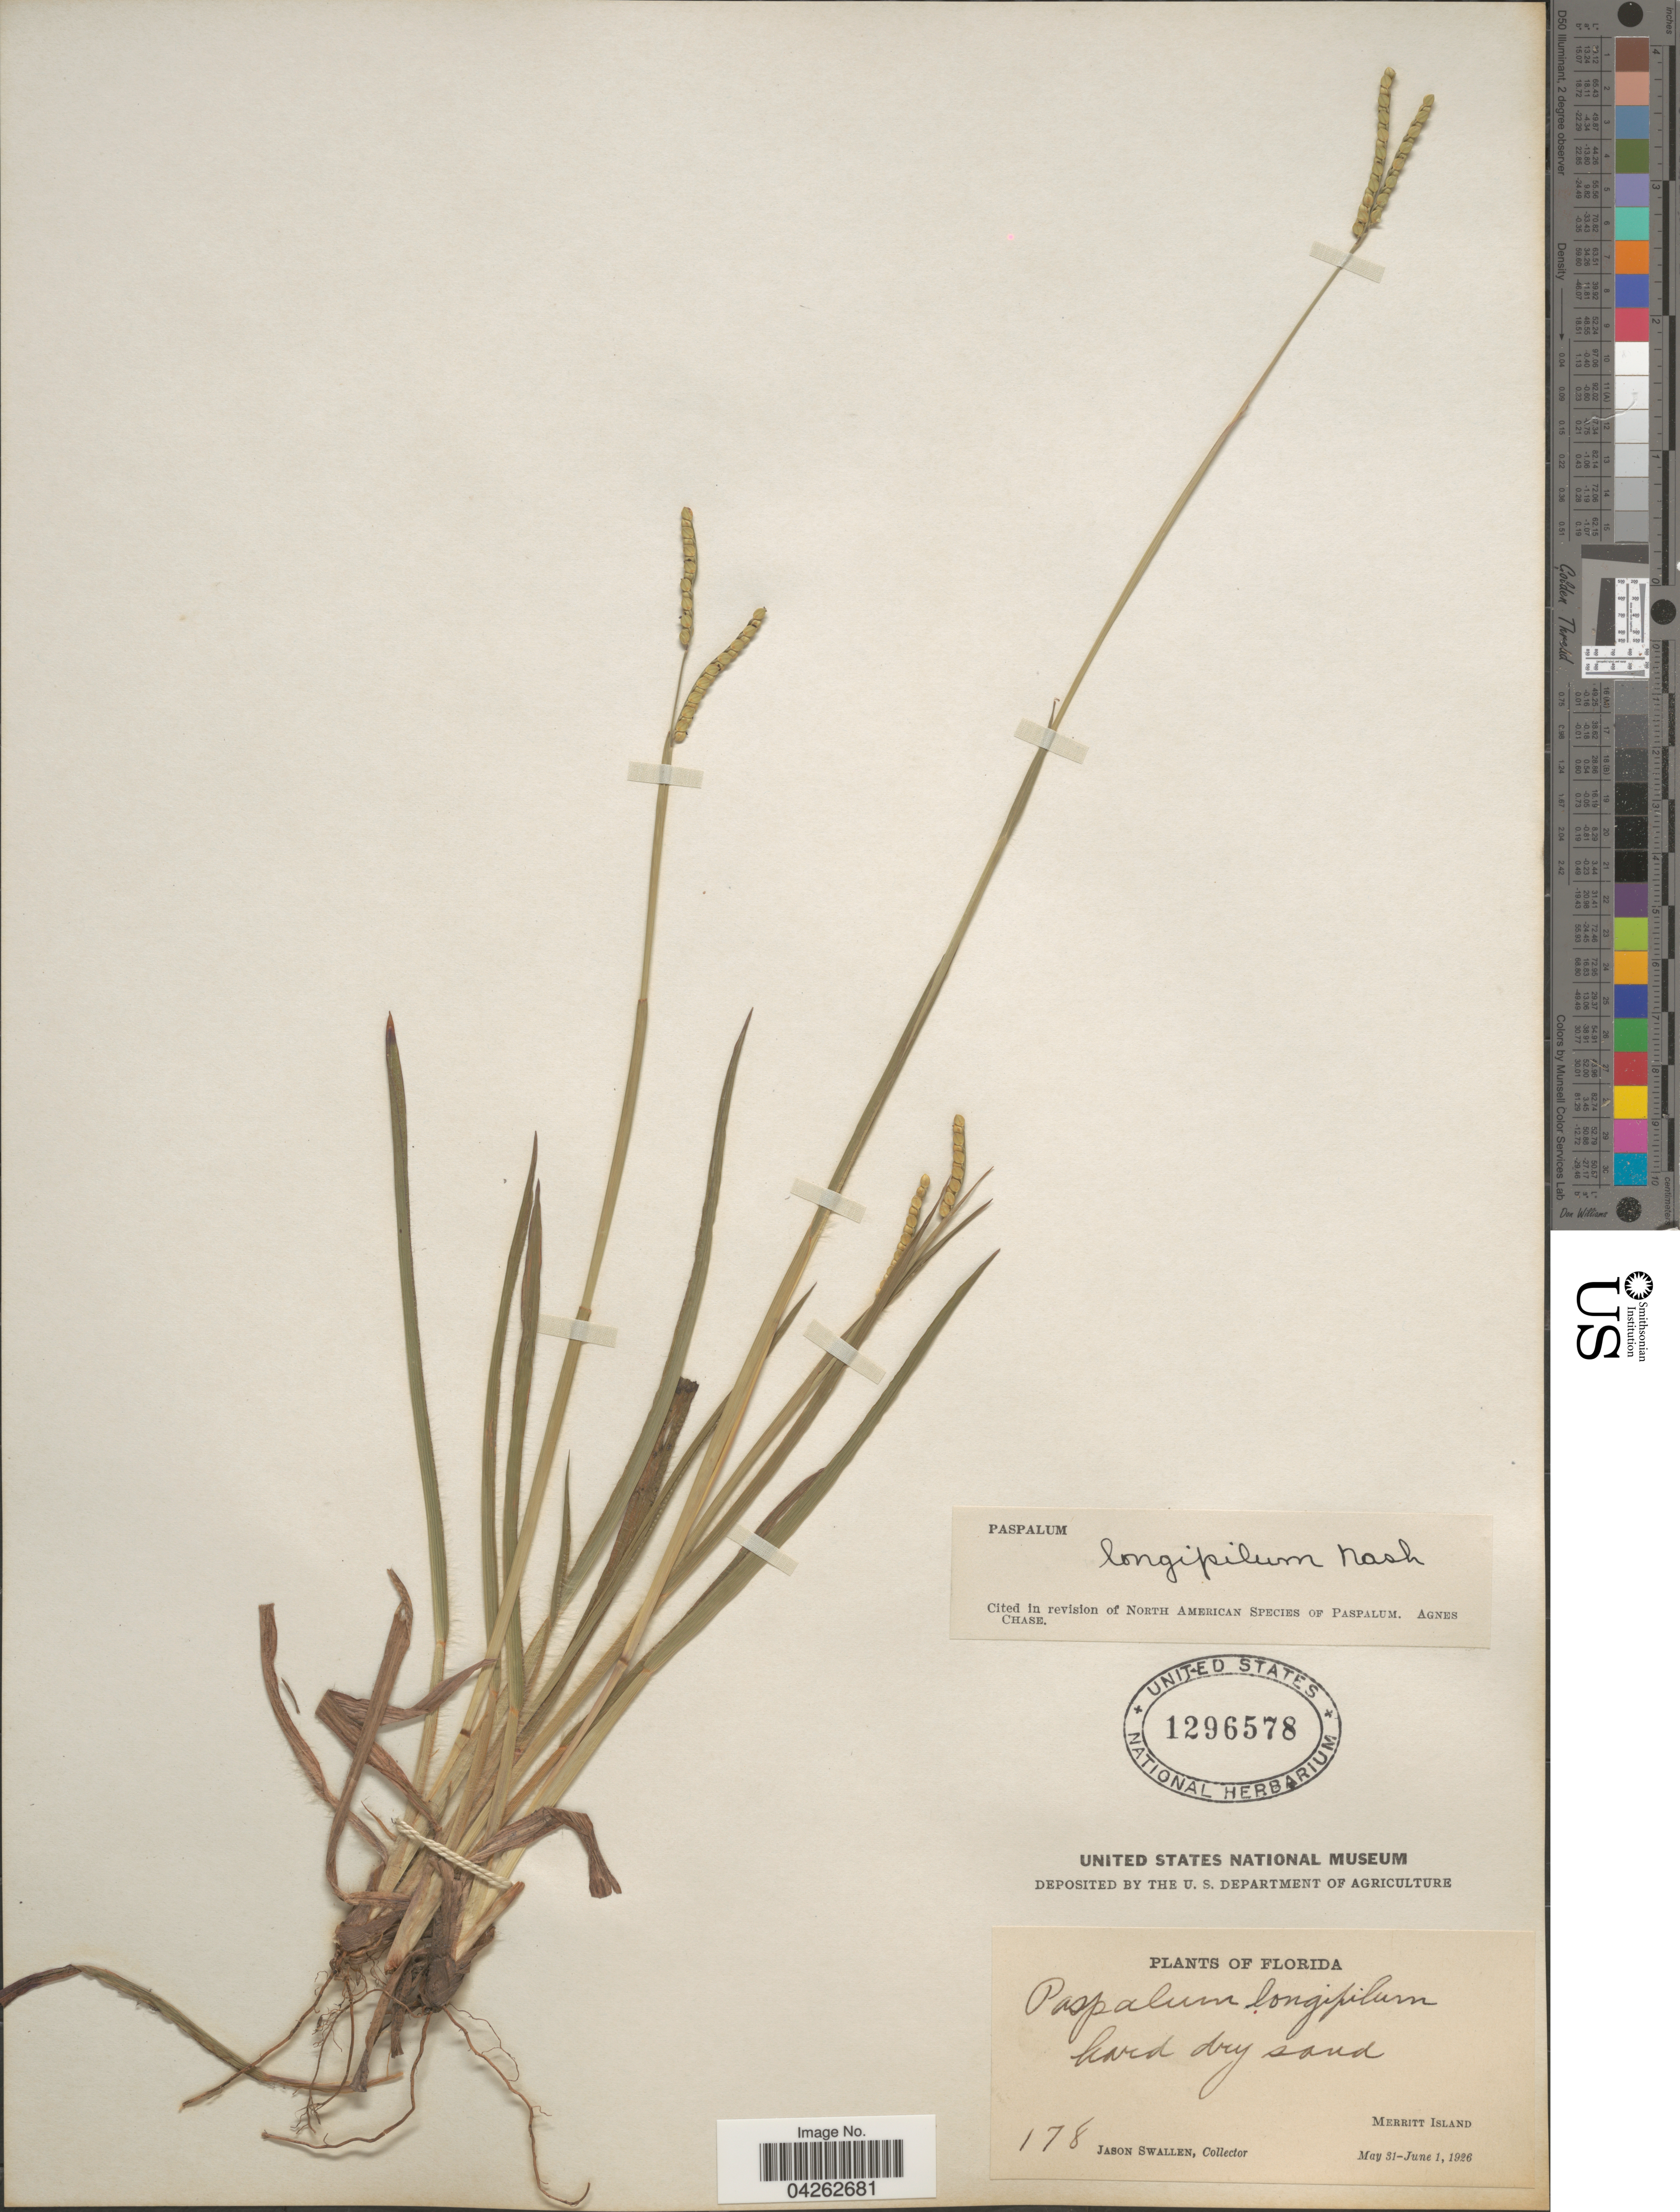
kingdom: Plantae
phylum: Tracheophyta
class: Liliopsida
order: Poales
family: Poaceae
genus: Paspalum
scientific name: Paspalum longipilum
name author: Nash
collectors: J. R. Swallen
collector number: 178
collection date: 1926-05-31/1926-06-01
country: United States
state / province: Florida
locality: Hard dry sand. Merritt Island.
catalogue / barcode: US 1296578